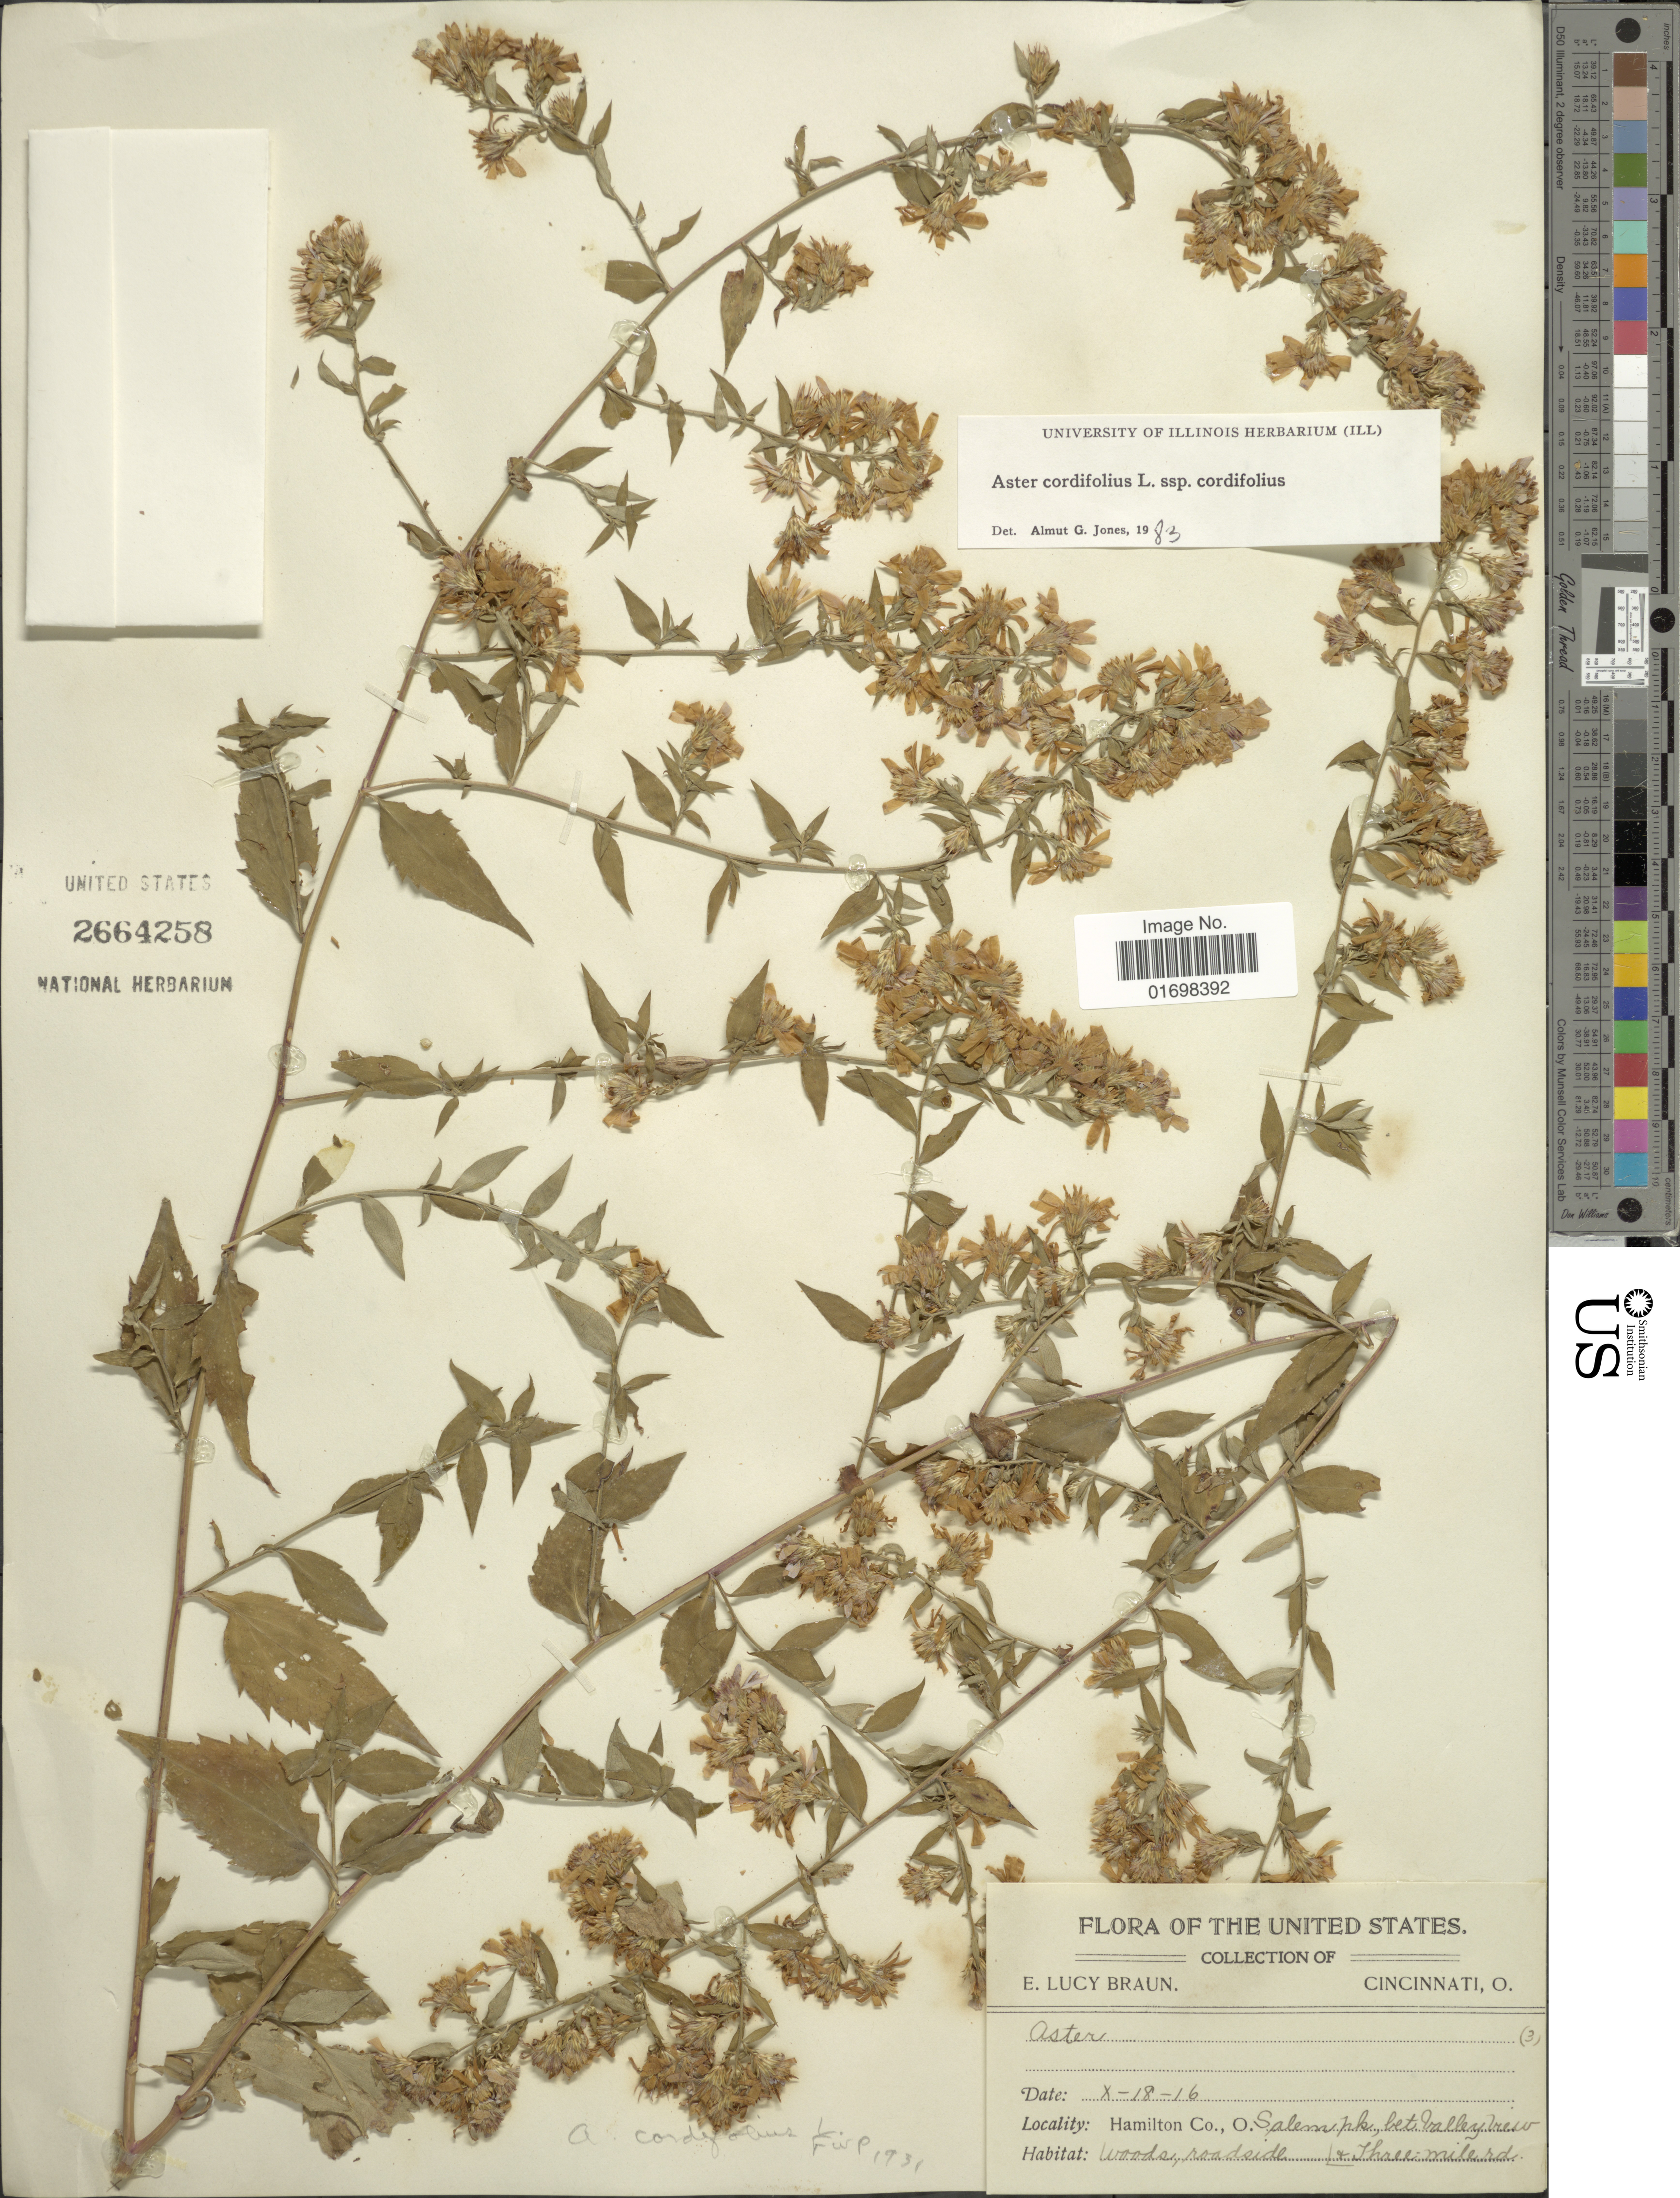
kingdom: Plantae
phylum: Tracheophyta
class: Magnoliopsida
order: Asterales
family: Asteraceae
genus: Symphyotrichum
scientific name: Symphyotrichum cordifolium var. cordifolium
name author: (L.) G.L. Nesom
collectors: E. L. Braun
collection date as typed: Transcribed d/m/y: 18/10/16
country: United States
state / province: Ohio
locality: Hamilton Co., O. Salem pk, bet Valley View & three mile rd.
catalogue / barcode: US 2664258